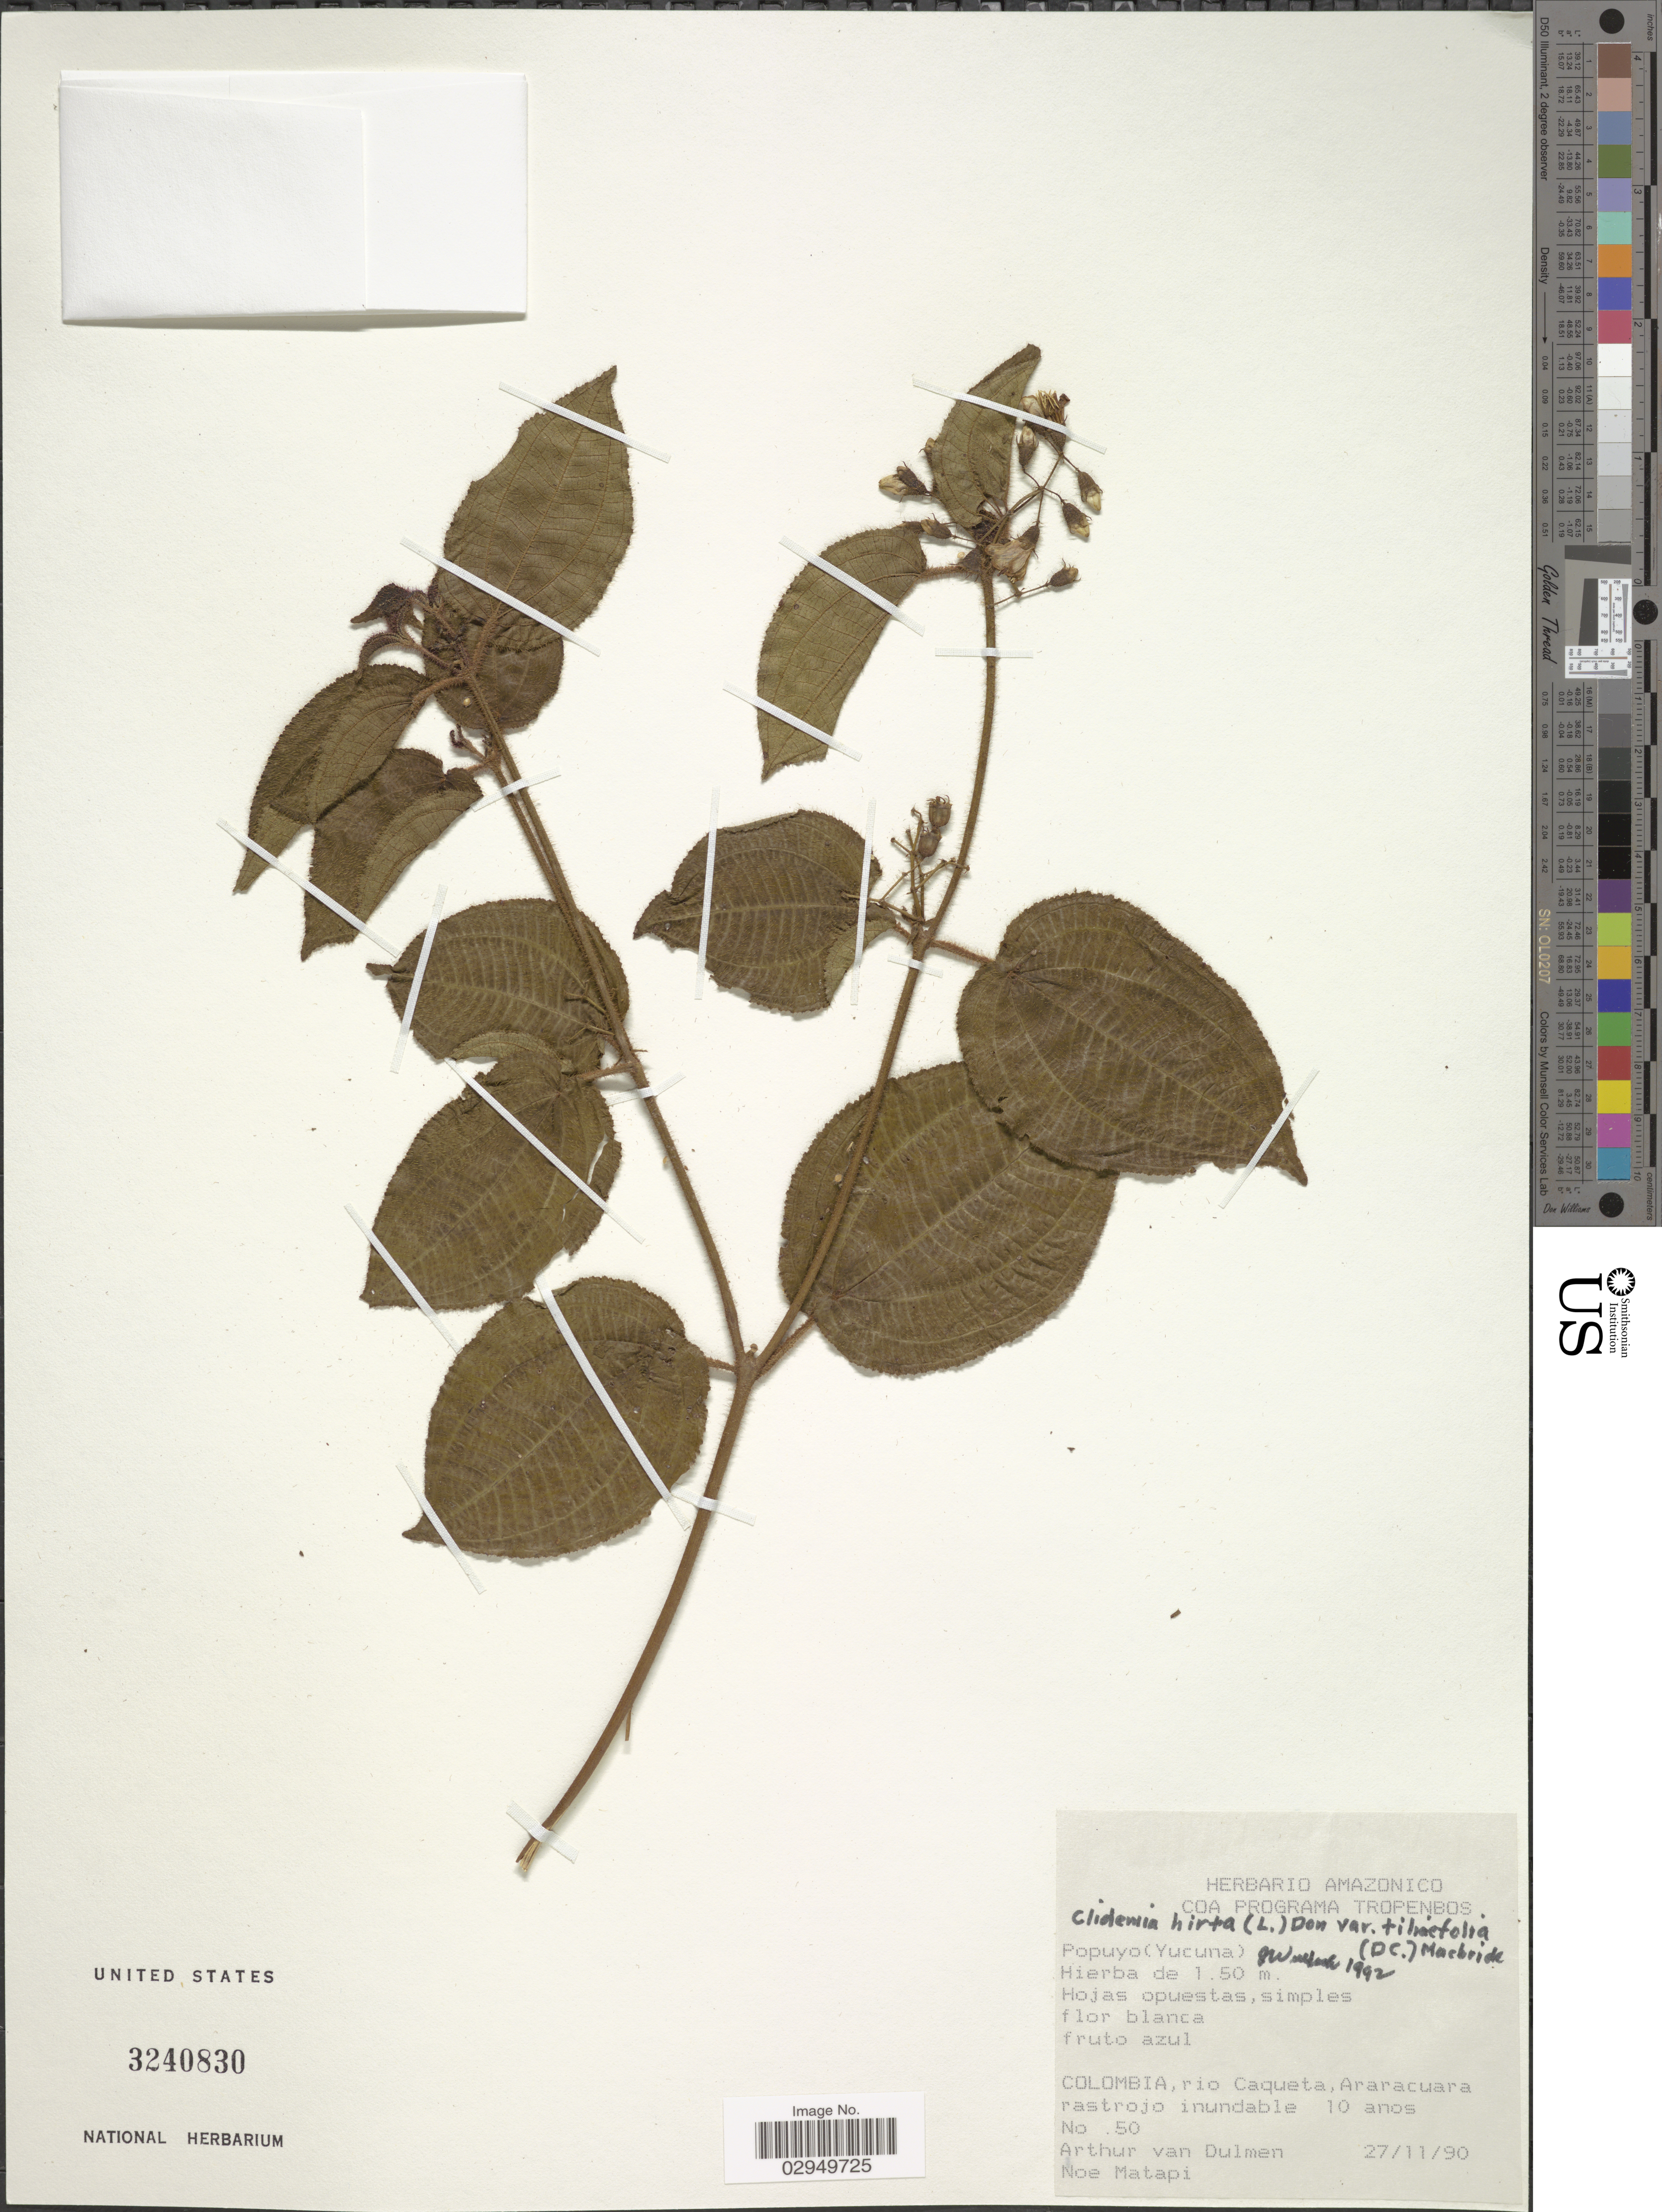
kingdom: Plantae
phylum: Tracheophyta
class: Magnoliopsida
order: Myrtales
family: Melastomataceae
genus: Clidemia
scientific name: Clidemia hirta var. tiliifolia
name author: (DC.) J.F. Macbr.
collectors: A. van Dulmen & N. Matapi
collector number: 50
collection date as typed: Transcribed d/m/y: 27/11/90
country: Colombia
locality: Rio Caqueta, Araracuara rastrojo inundable 10 anos.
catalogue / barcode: US 3240830